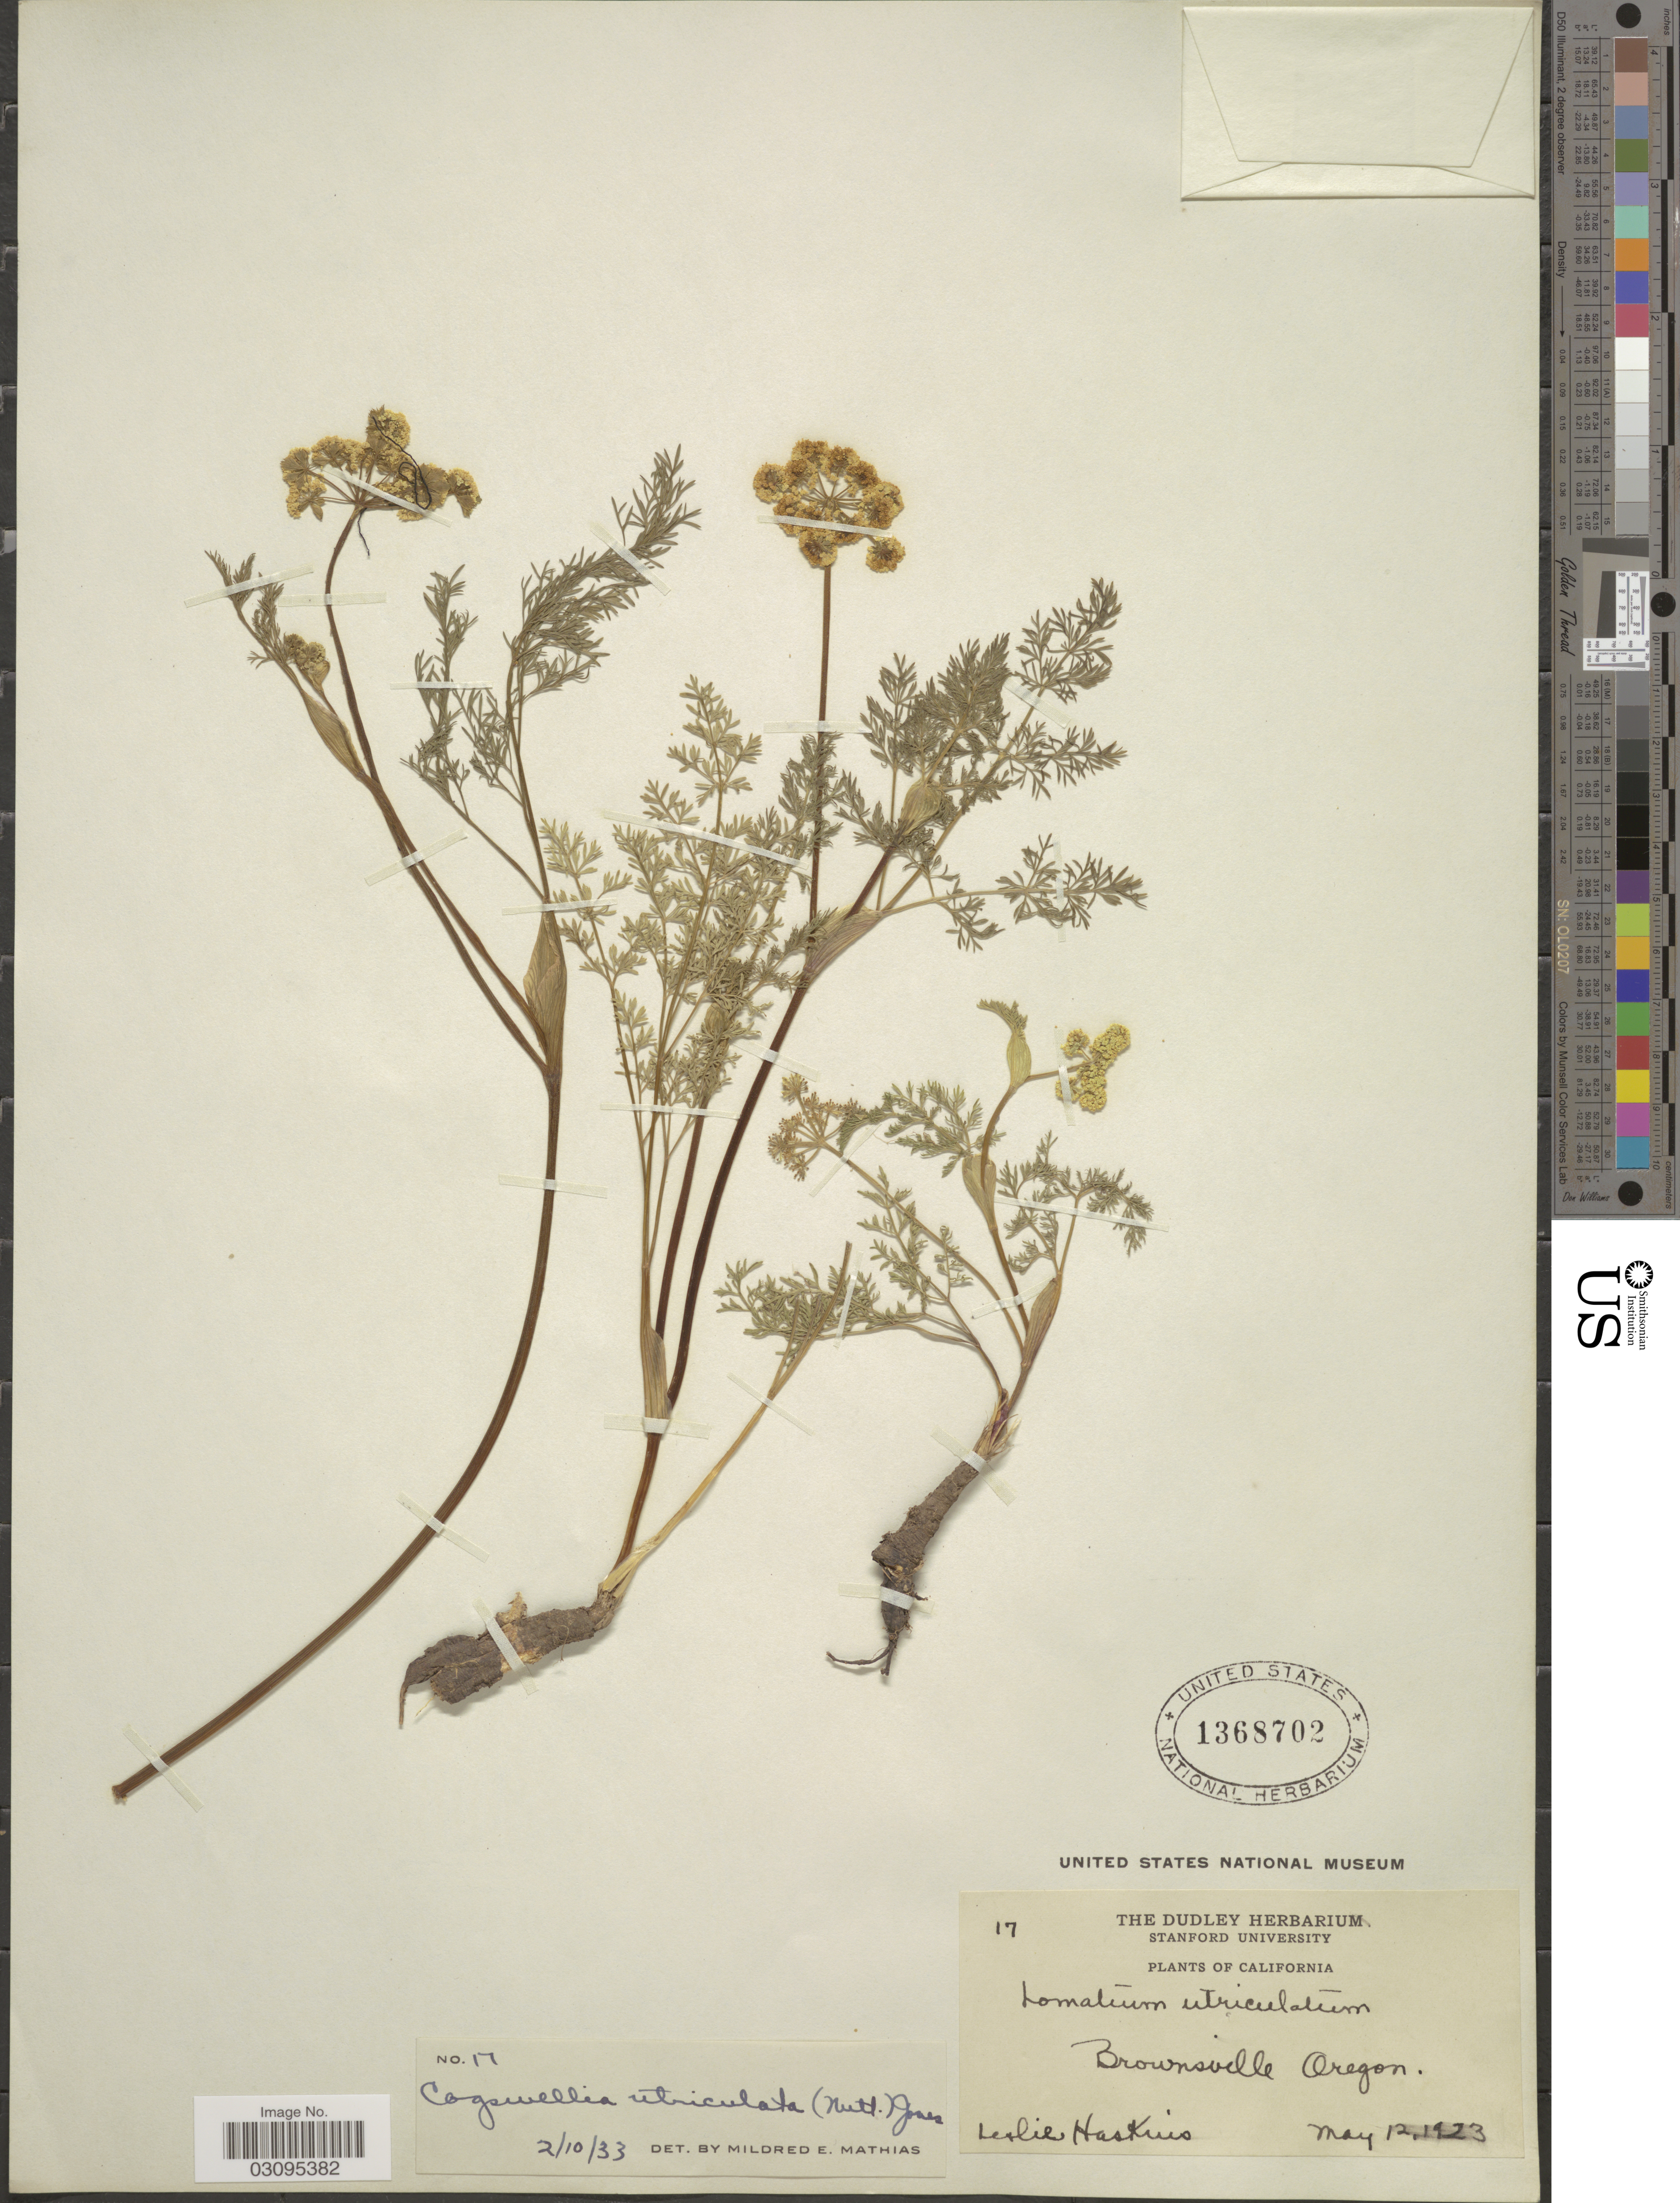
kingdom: Plantae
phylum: Tracheophyta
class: Magnoliopsida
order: Apiales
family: Apiaceae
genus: Lomatium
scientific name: Lomatium utriculatum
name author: (Nutt. ex Torr. & A. Gray) J.M. Coult. & Rose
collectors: L. Haskin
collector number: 17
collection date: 1923-05-12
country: United States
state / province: Oregon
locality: Brownsville, Oregon.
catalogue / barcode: US 1368702